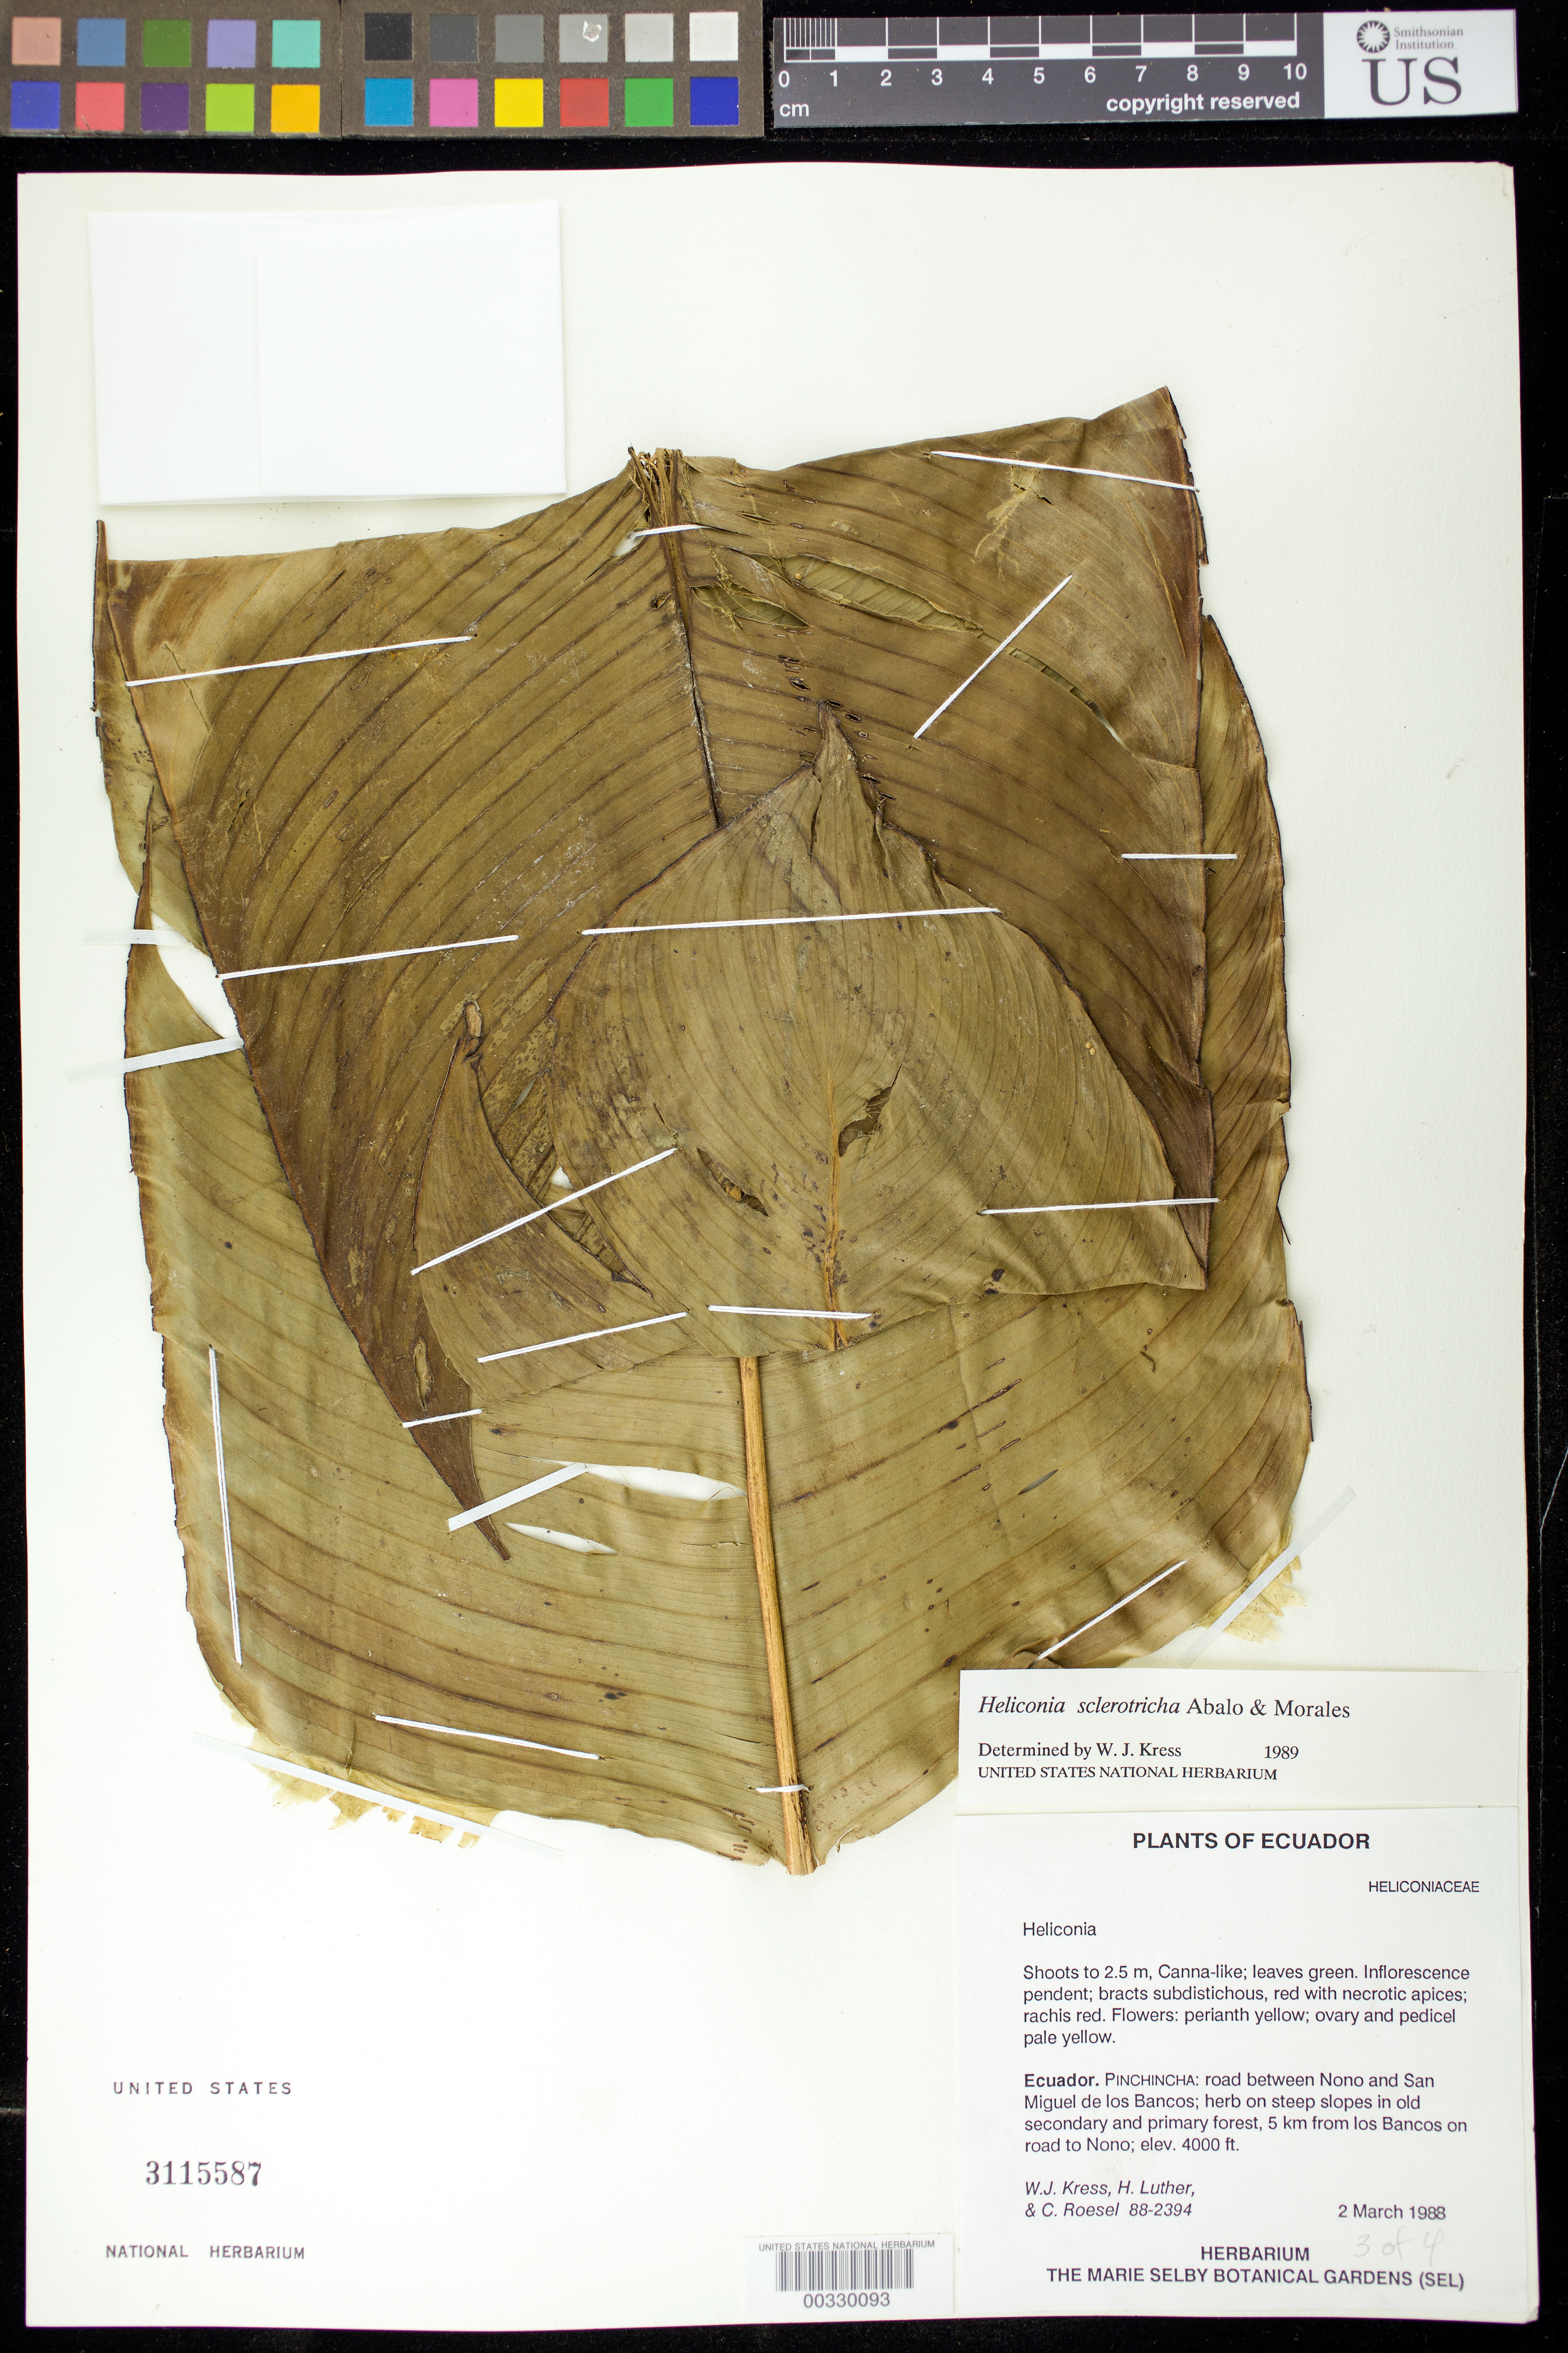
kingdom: Plantae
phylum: Tracheophyta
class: Liliopsida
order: Zingiberales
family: Heliconiaceae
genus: Heliconia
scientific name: Heliconia sclerotricha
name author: Abalo & G. Morales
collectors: W. J. Kress, Harry E. Luther & C. S. Roesel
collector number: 88-2394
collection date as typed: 02 Mar 1988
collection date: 1988-03-02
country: Ecuador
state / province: Pichincha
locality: Road between nono and Sal Miguel de los Bancos, 5 km from los Bancos on road to nono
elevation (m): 1219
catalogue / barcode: US 3115587